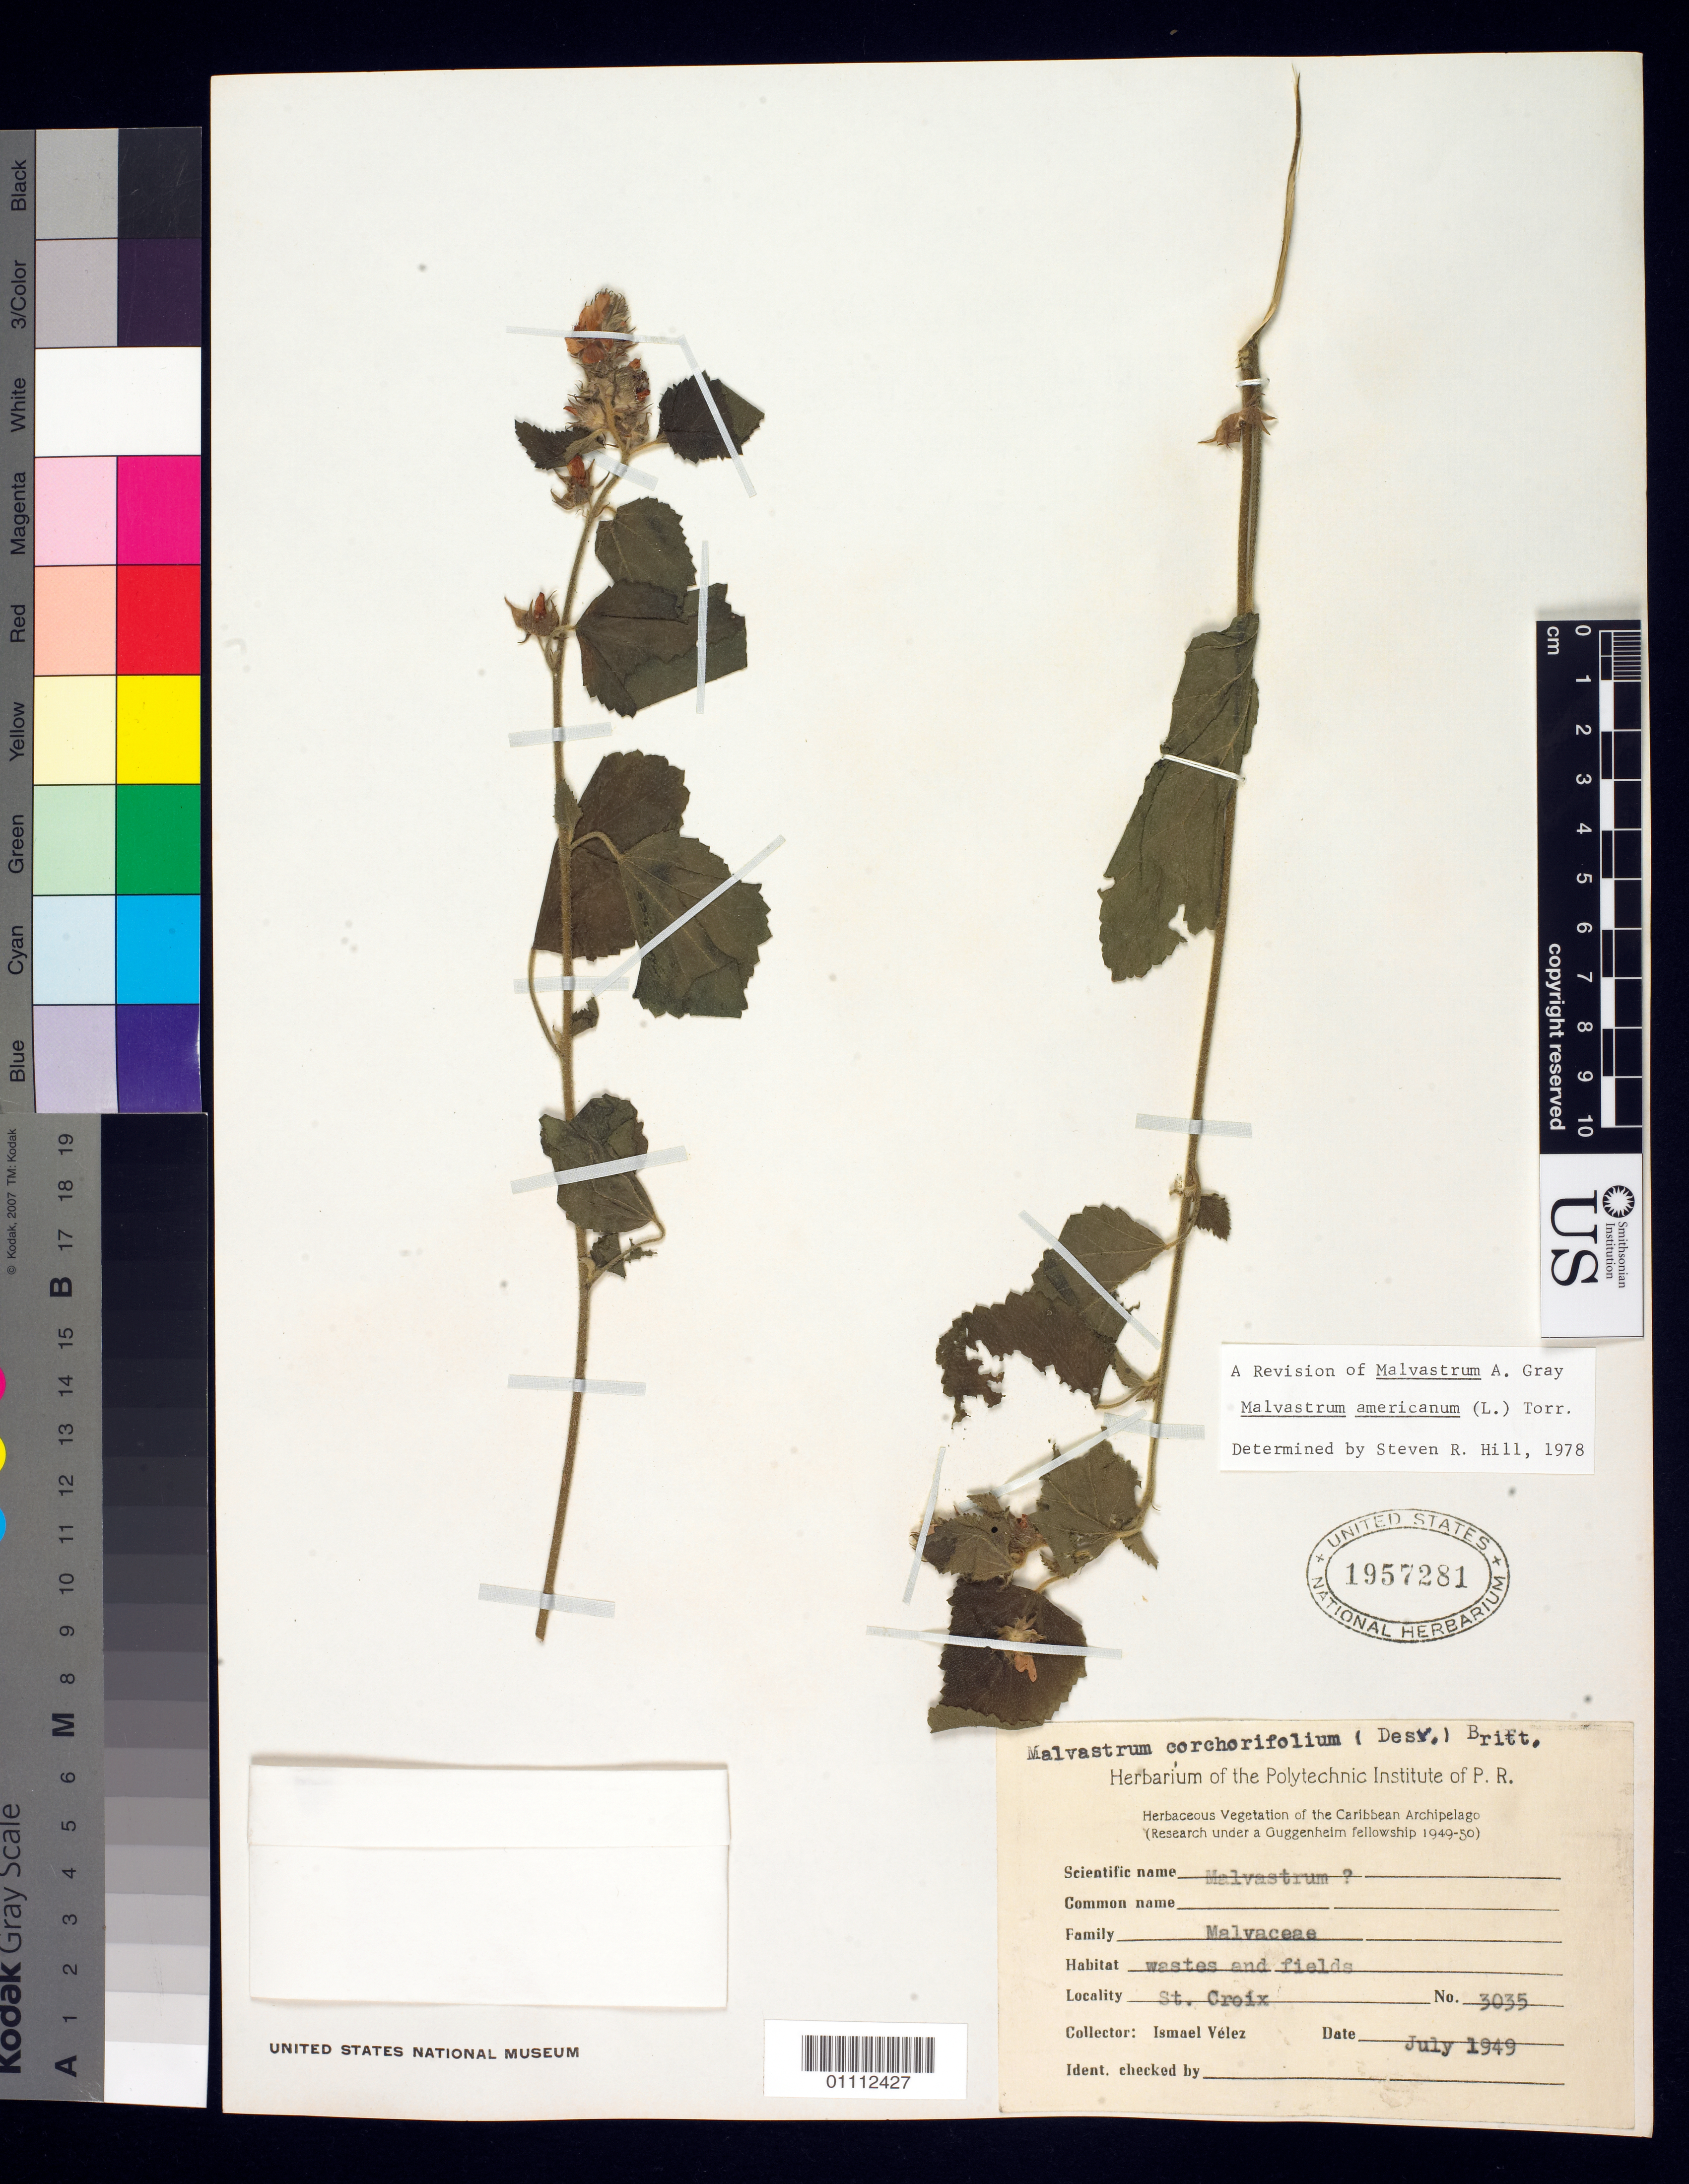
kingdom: Plantae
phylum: Tracheophyta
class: Magnoliopsida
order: Malvales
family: Malvaceae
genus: Malvastrum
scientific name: Malvastrum americanum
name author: (L.) Torr.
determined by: Hill, Steven R.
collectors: I. Vélez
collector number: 3035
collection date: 1949-07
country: U.S. Virgin Islands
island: St. Croix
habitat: Wastes and fields.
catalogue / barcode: US 1957281